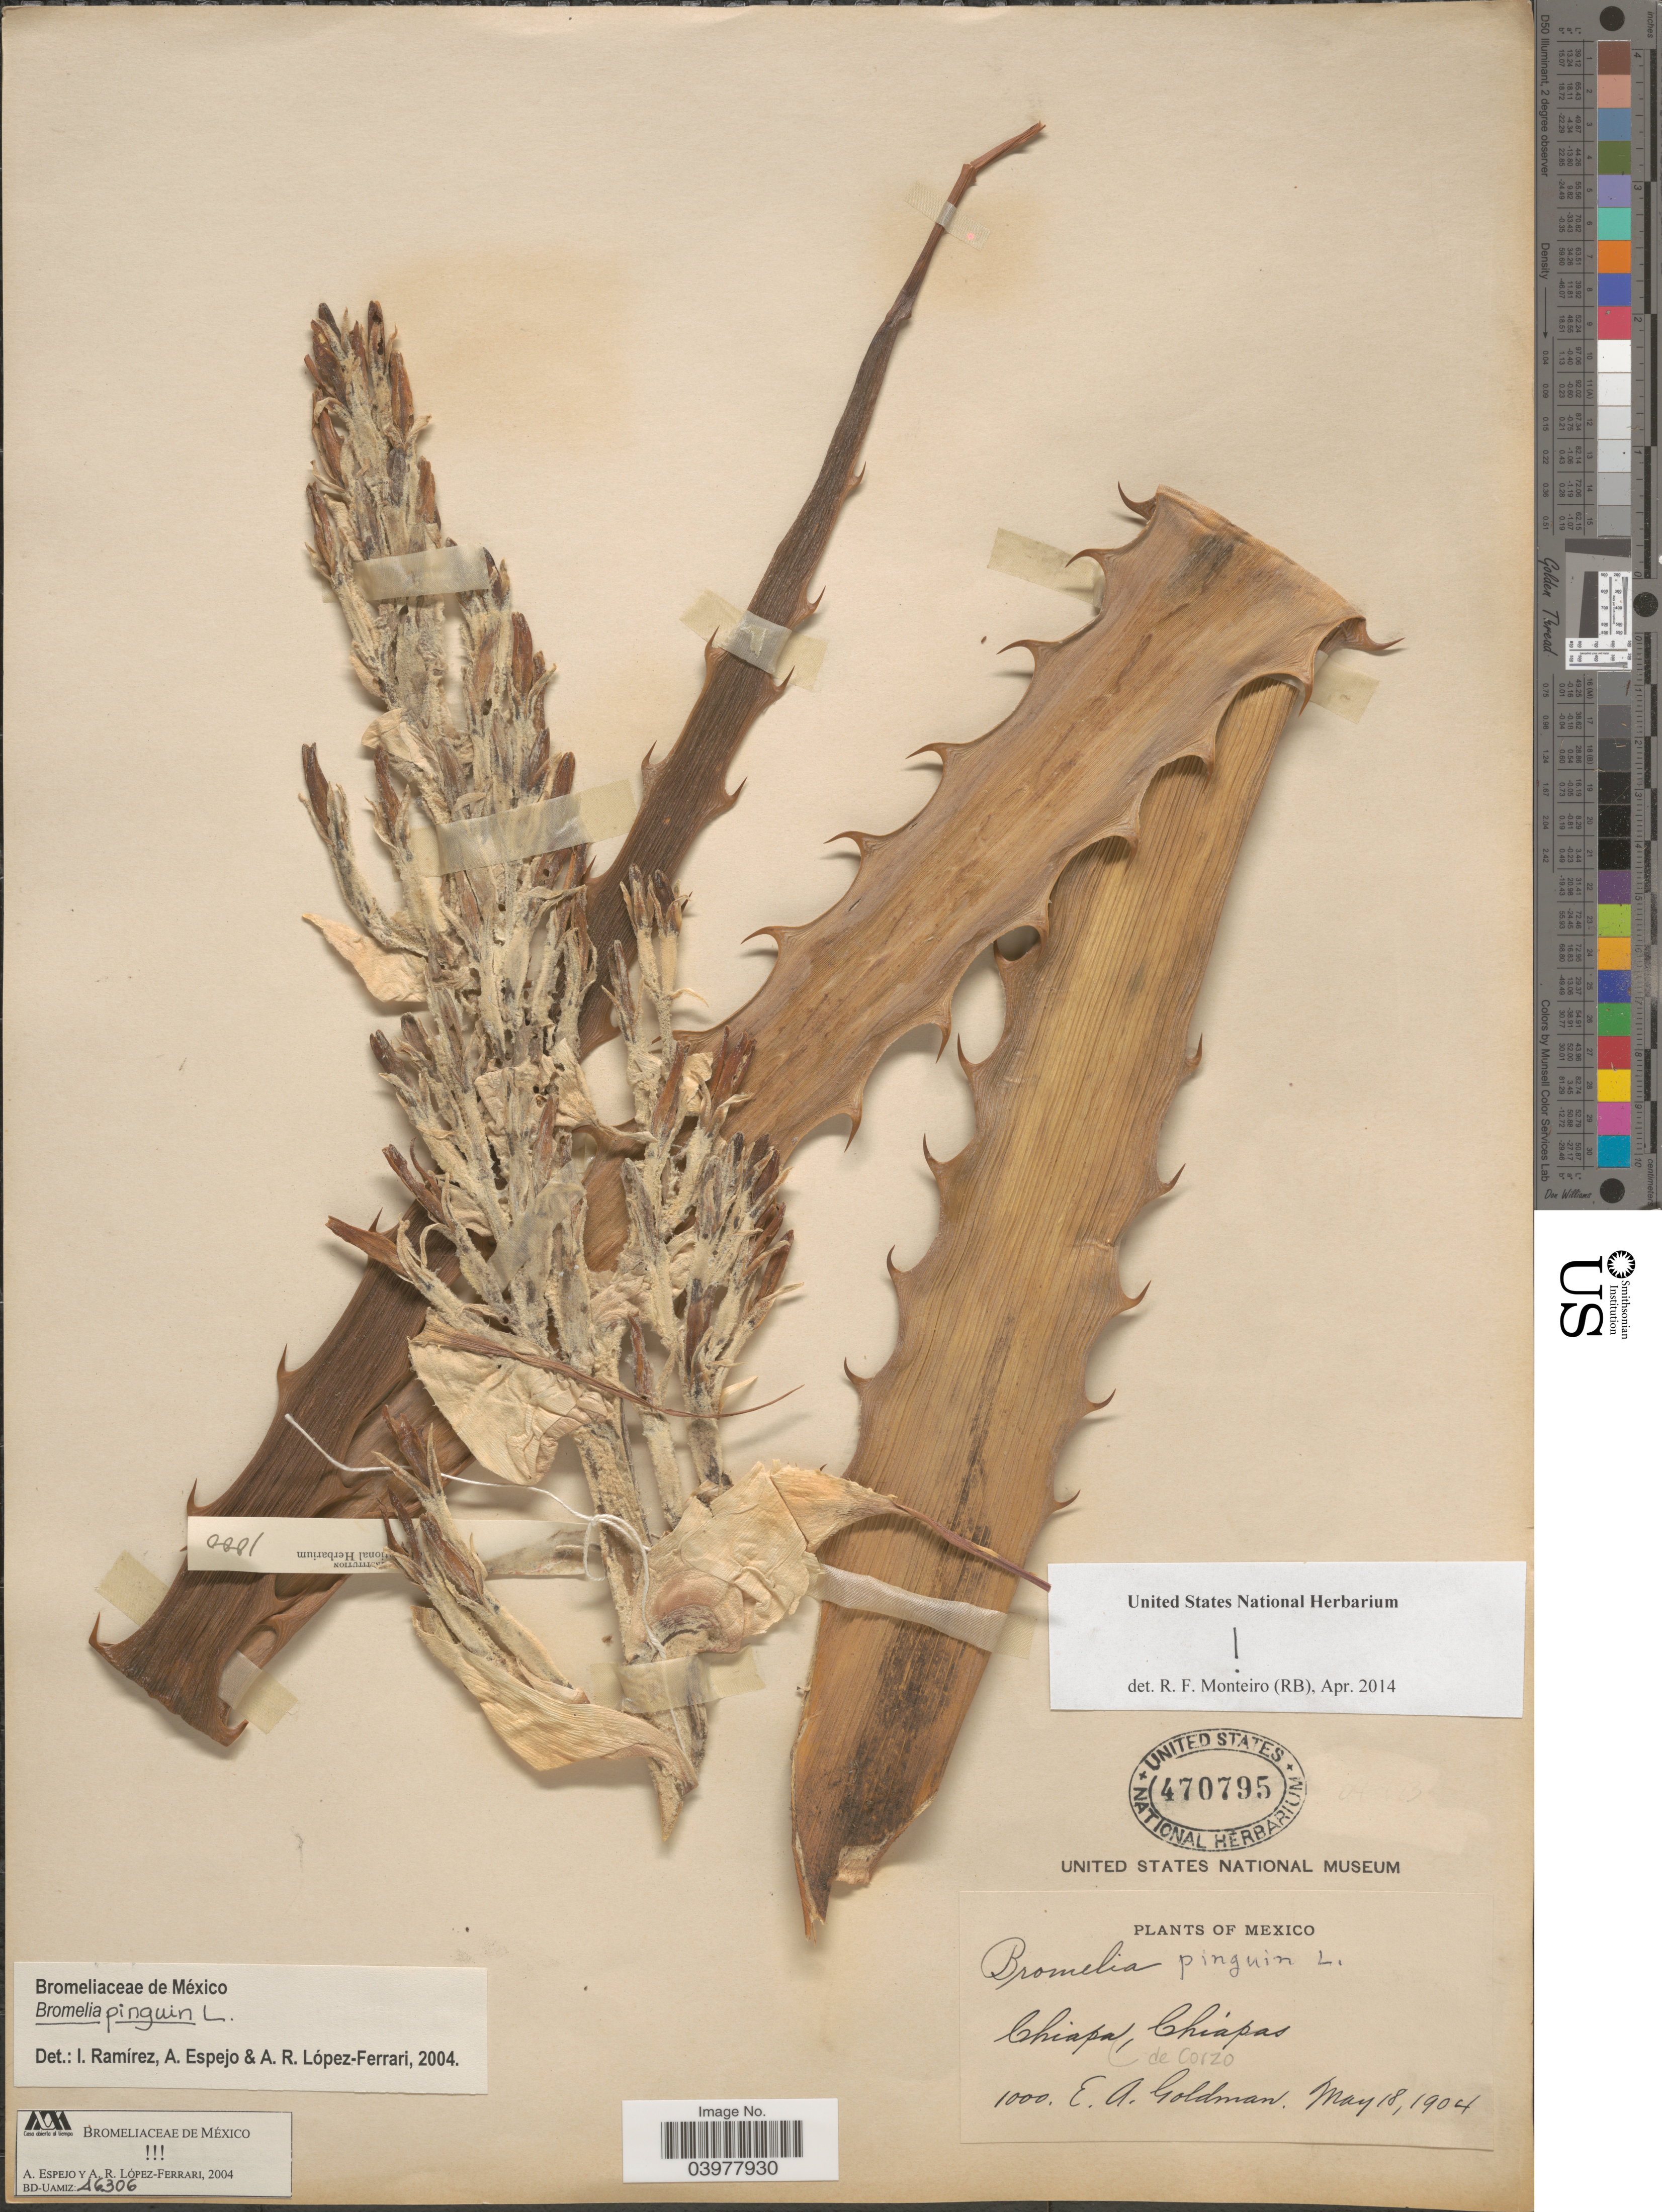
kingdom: Plantae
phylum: Tracheophyta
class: Liliopsida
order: Poales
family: Bromeliaceae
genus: Bromelia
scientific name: Bromelia pinguin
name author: L.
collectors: E. A. Goldman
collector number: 1000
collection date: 1904-05-18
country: Mexico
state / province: Chiapas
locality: Chiapa de Corzo.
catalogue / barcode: US 470795